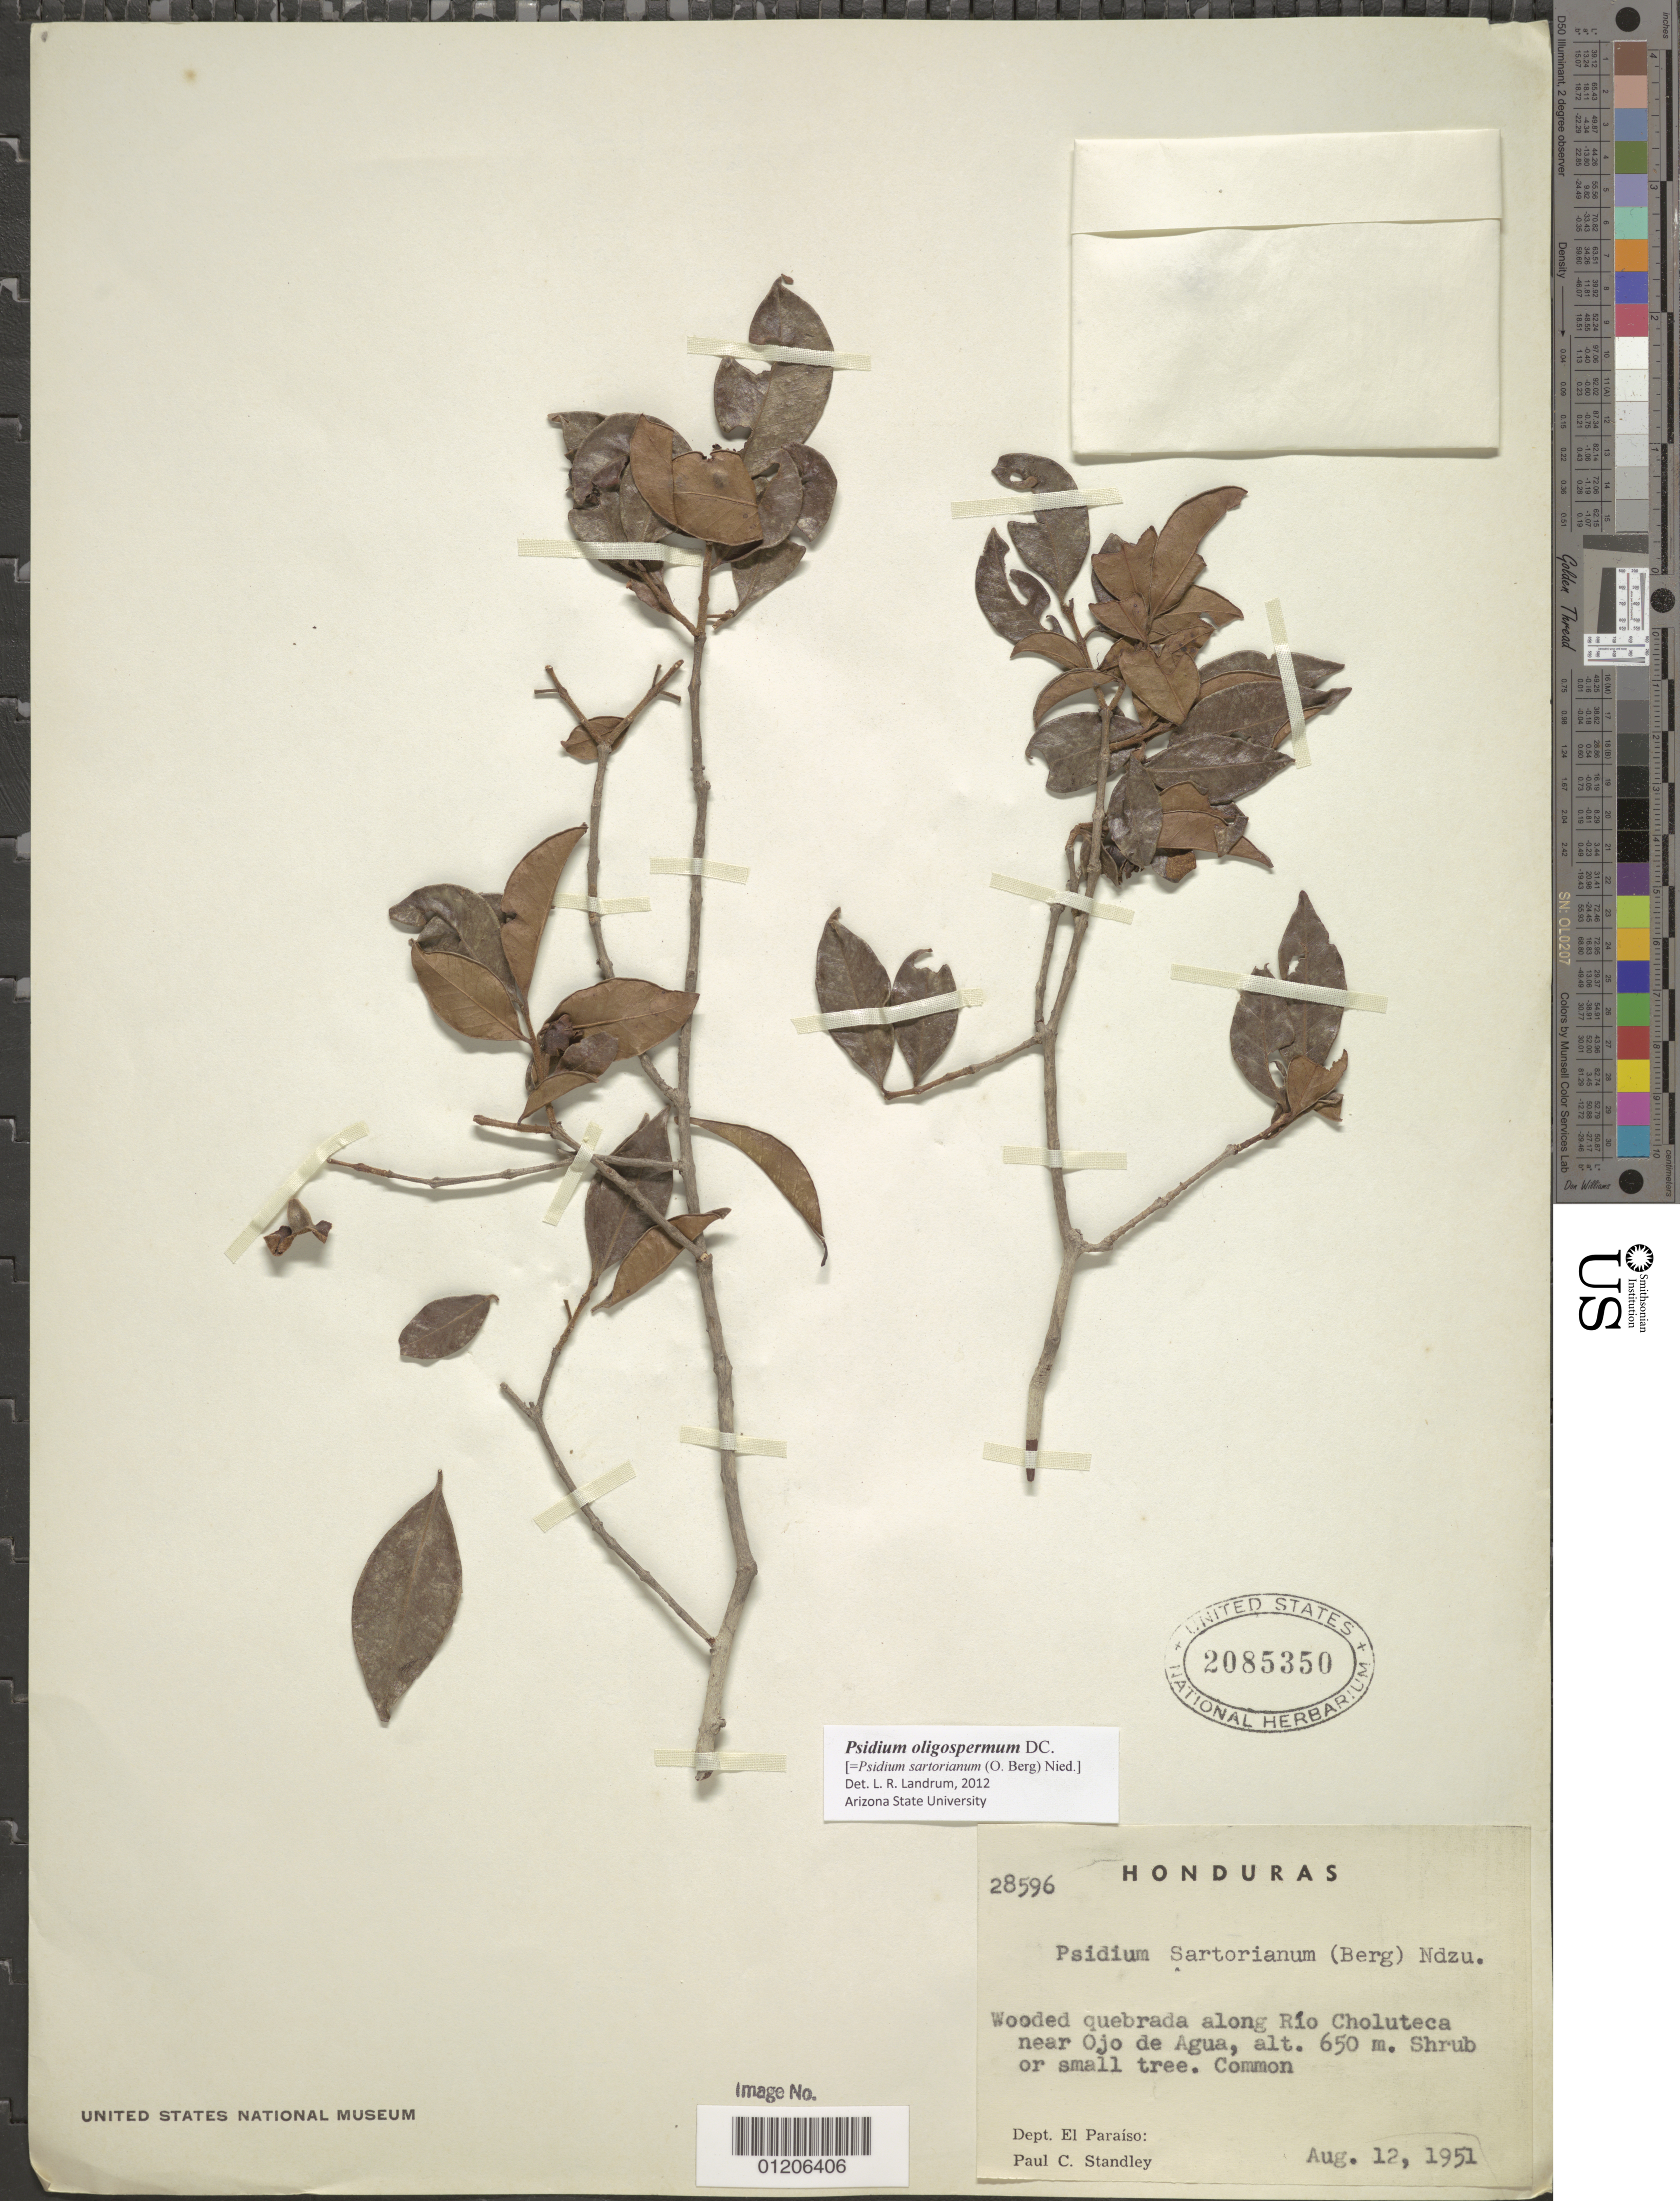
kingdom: Plantae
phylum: Tracheophyta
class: Magnoliopsida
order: Myrtales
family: Myrtaceae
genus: Psidium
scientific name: Psidium oligospermum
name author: Mart. ex DC.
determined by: Landrum, L. R.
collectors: P. C. Standley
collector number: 28596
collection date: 1951-08-12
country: Honduras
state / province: El Paraíso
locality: along Rio Choluteca near Ojo de Agua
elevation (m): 650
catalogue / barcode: US 2085350